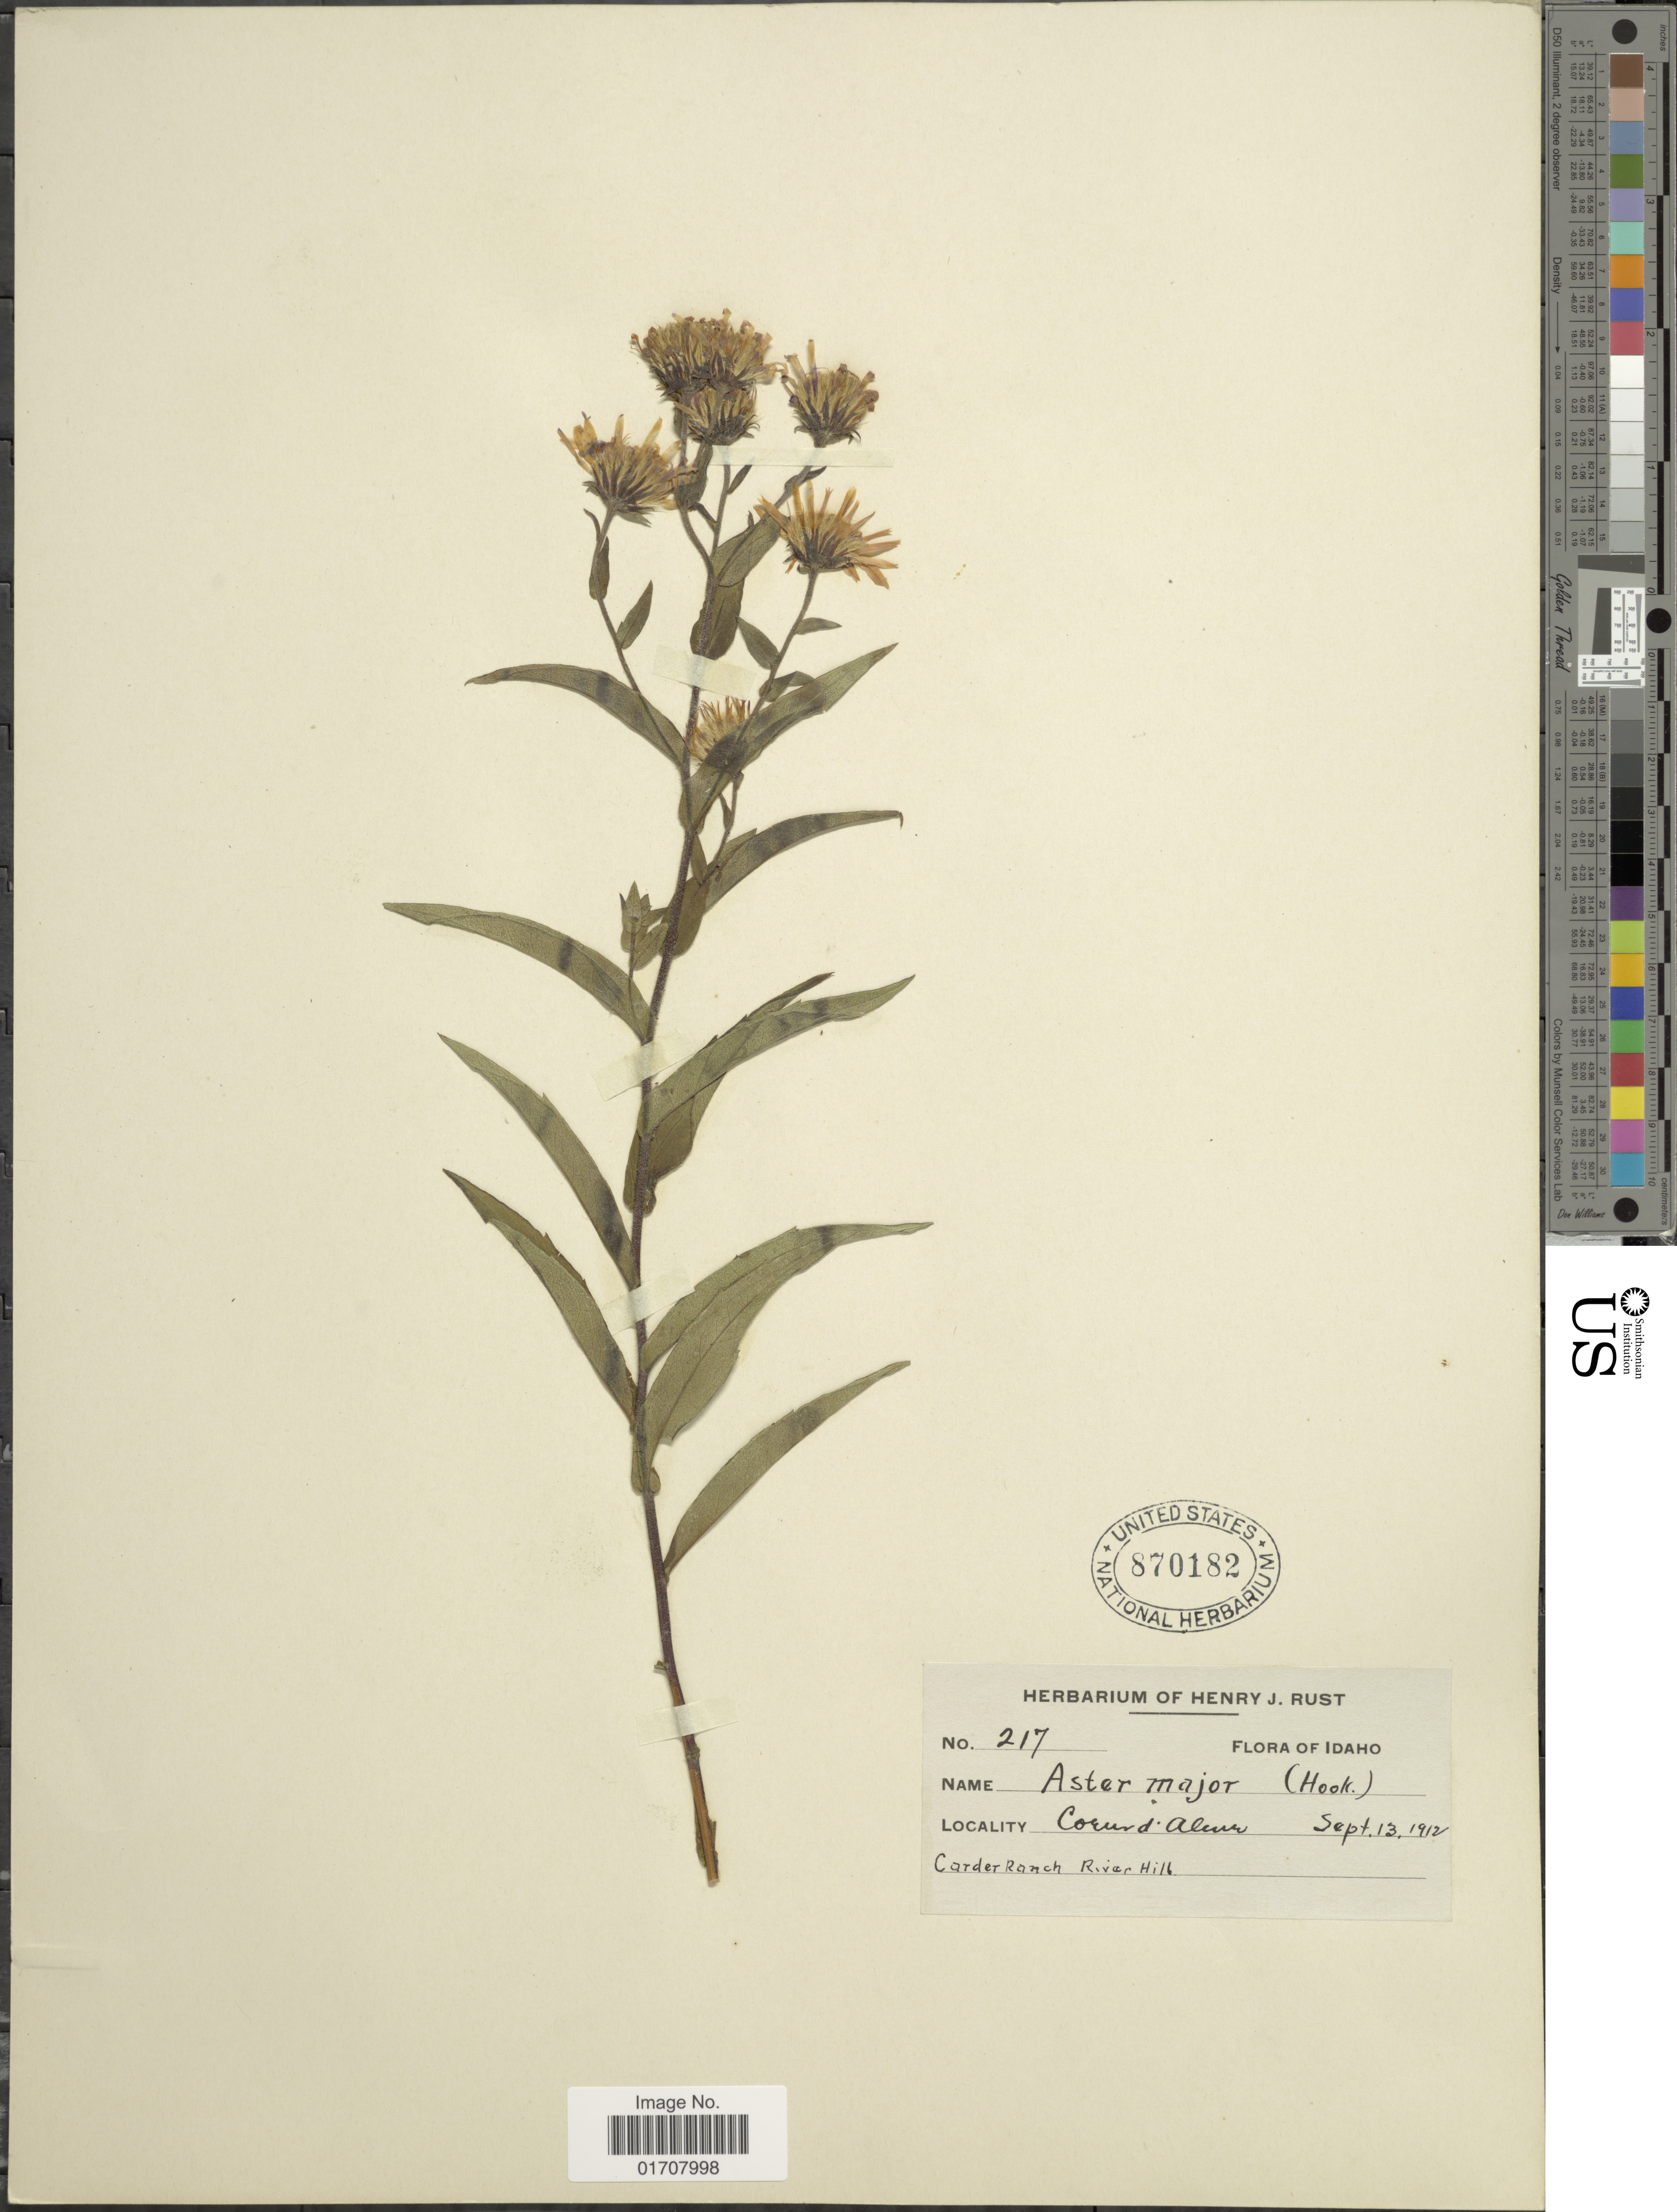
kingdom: Plantae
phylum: Tracheophyta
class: Magnoliopsida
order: Asterales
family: Asteraceae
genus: Canadanthus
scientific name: Canadanthus modestus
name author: (Lindl.) G.L. Nesom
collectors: ex herb. Henry J. Rust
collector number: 217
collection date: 1912-09-13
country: United States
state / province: Idaho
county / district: Kootenai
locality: Coeur d'Alene, Carder Ranch River Hill.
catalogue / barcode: US 870182